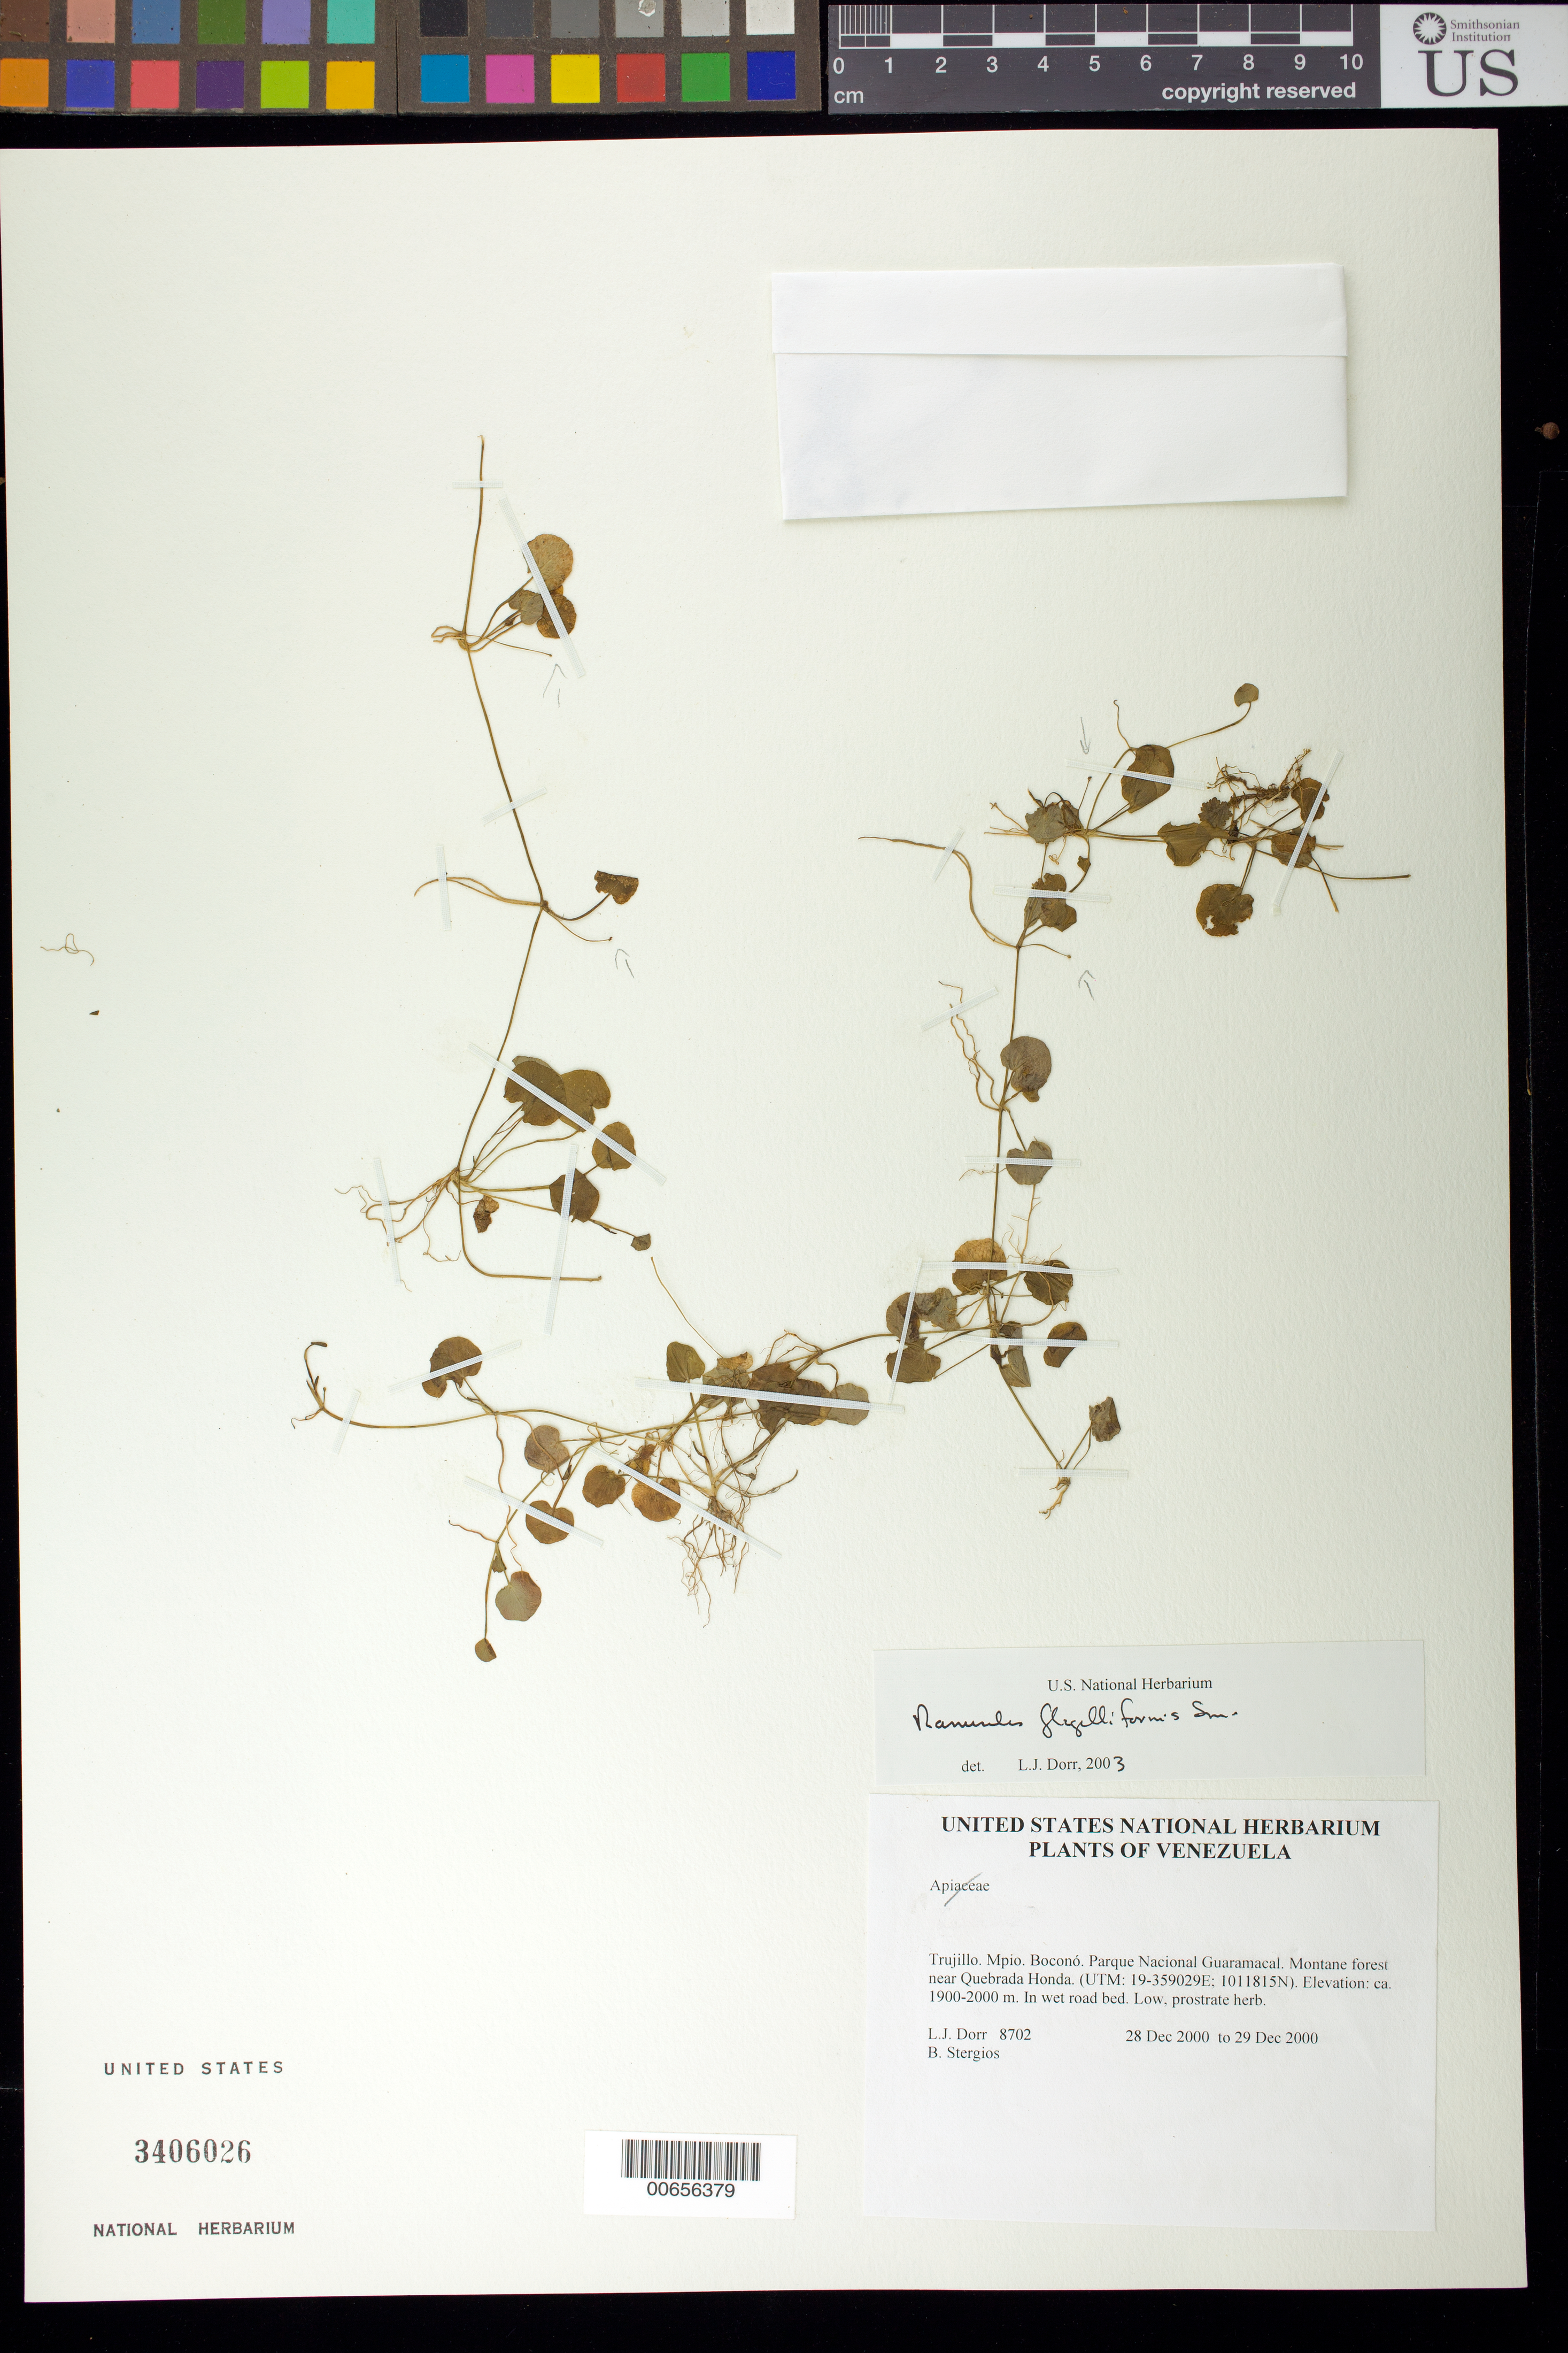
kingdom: Plantae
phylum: Tracheophyta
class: Magnoliopsida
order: Apiales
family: Apiaceae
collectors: L. J. Dorr & B. G. Stergios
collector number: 8702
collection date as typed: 28 Dec 2000 to 29 Dec 2000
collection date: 2000-12-28/2000-12-29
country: Venezuela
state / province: Trujillo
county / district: Boconó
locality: Parque Nacional Guaramacal near Quebrada Honda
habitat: In wet road bed.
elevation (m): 1900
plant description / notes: PORT, US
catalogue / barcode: US 3406026